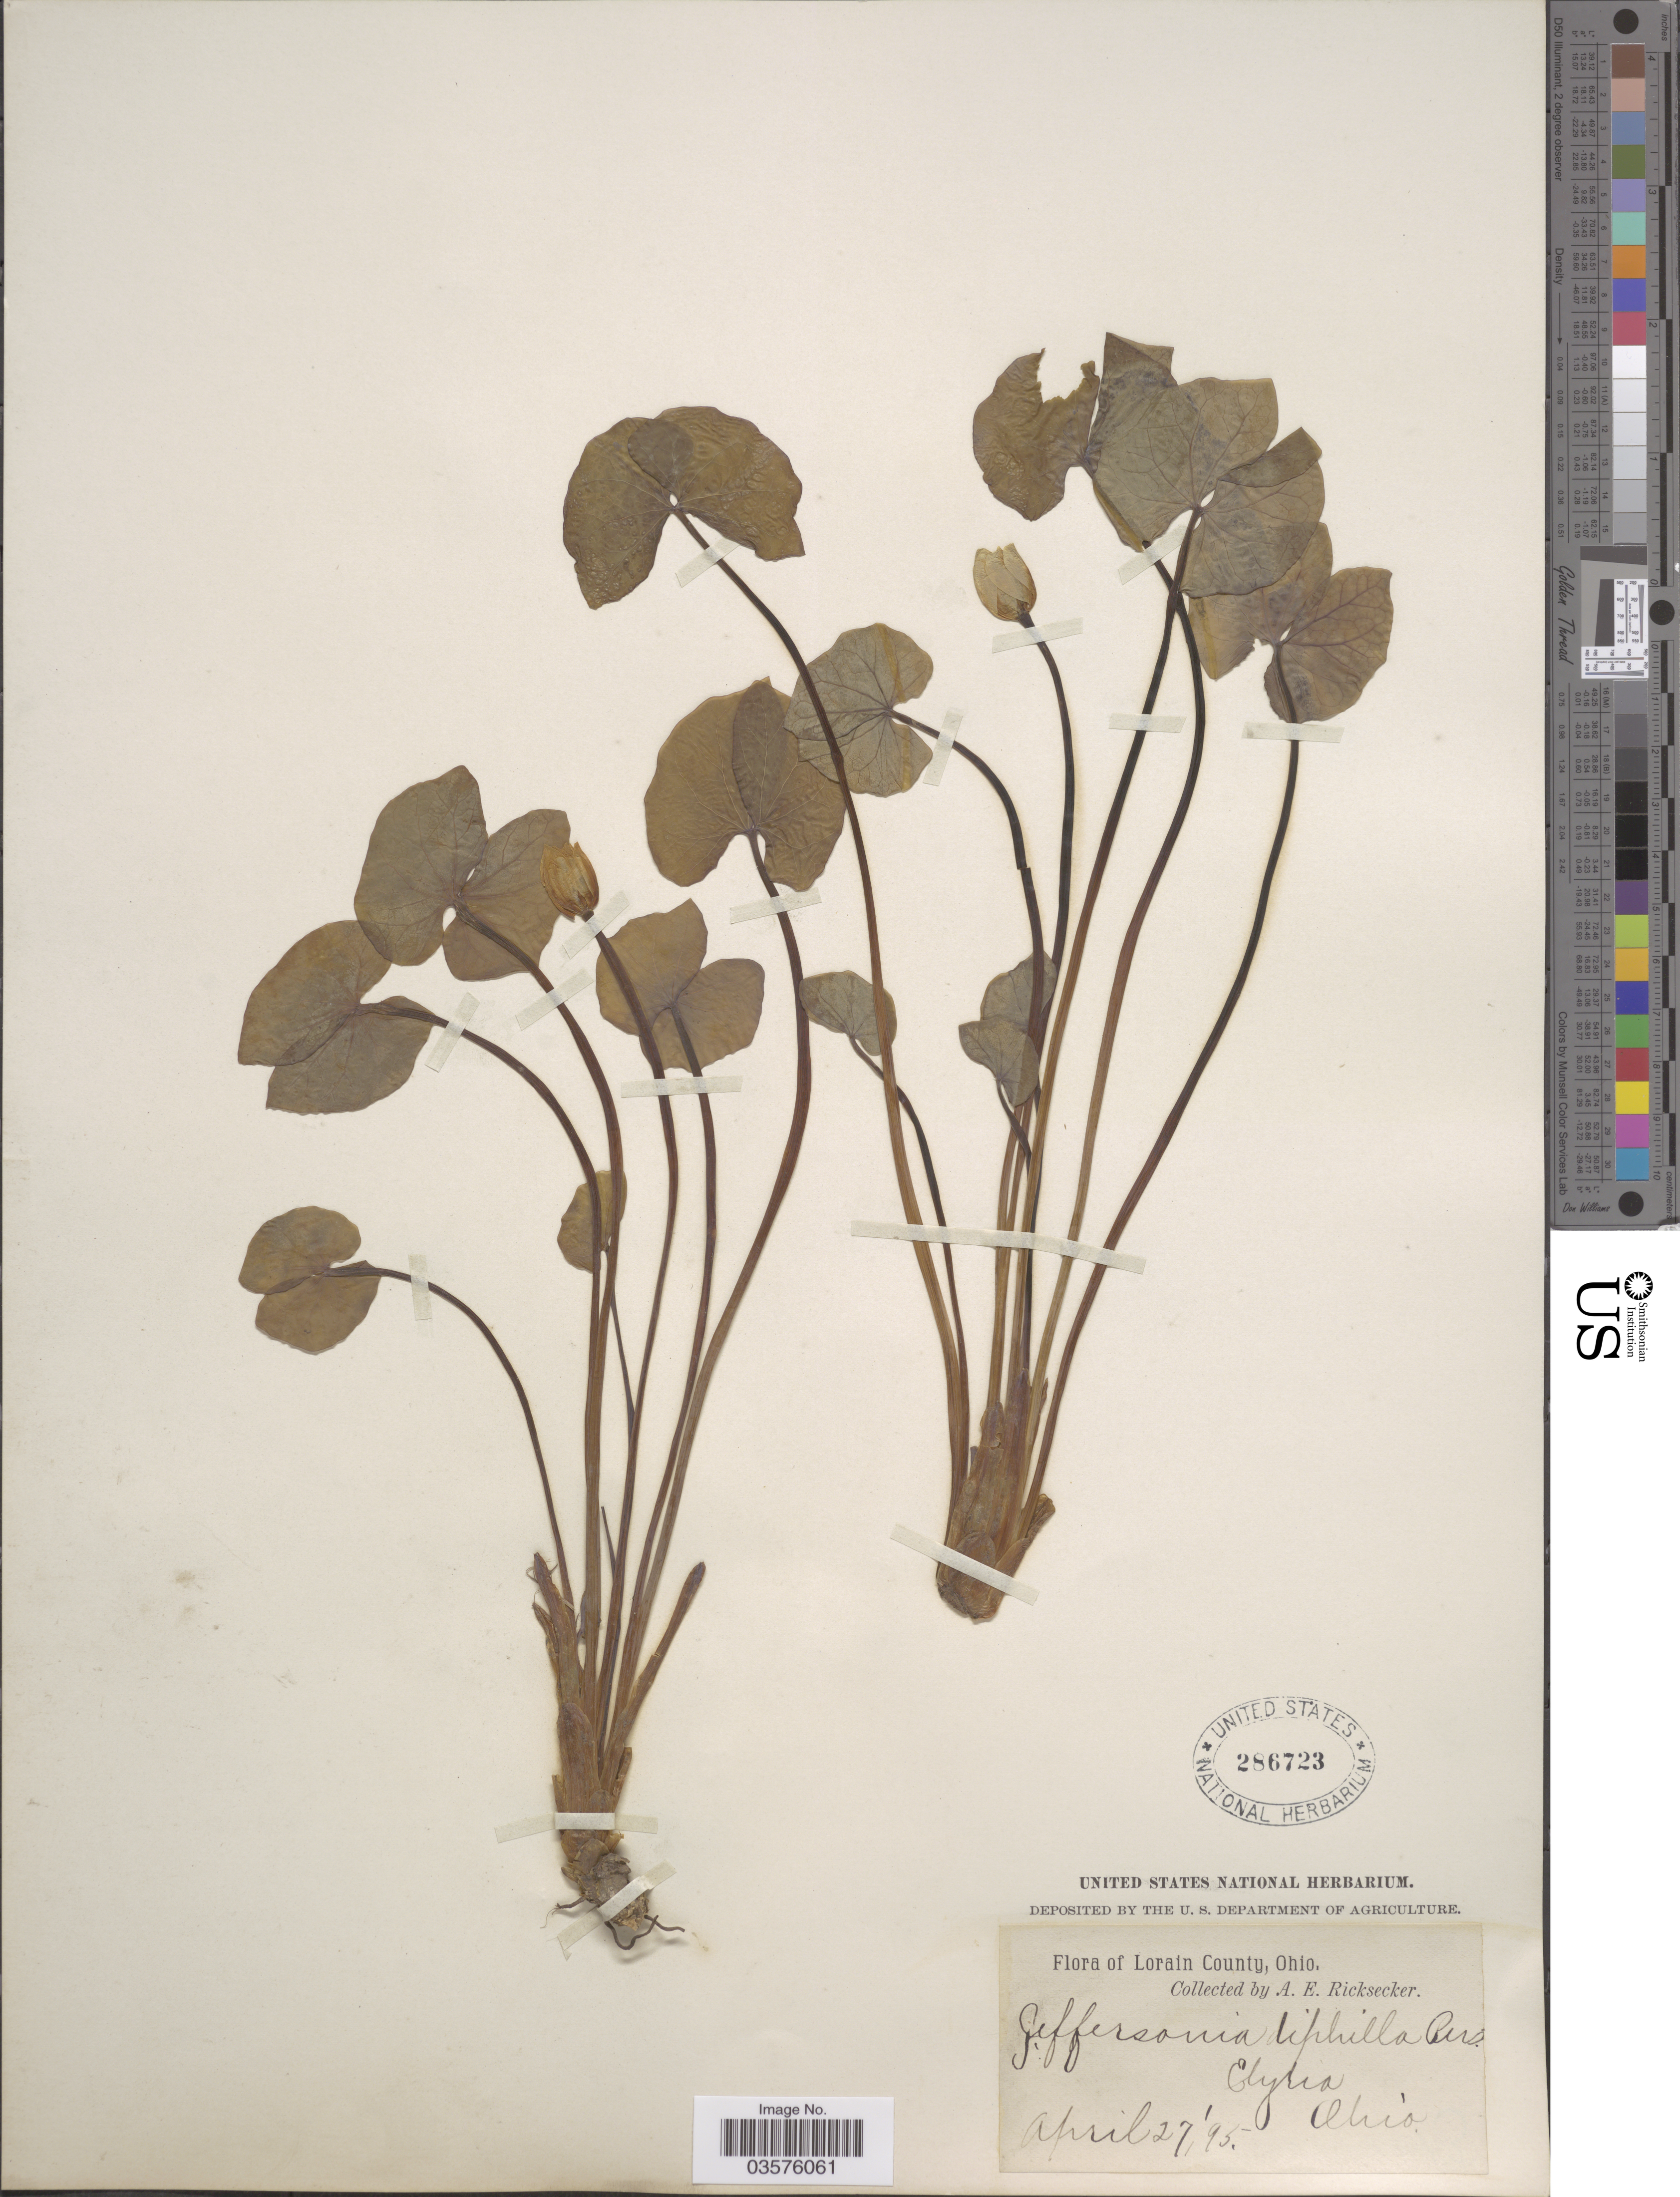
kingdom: Plantae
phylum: Tracheophyta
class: Magnoliopsida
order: Ranunculales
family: Berberidaceae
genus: Jeffersonia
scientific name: Jeffersonia diphylla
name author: (L.) Pers.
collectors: A. E. Ricksecker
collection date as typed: Transcribed d/m/y: 27/4/95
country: United States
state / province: Ohio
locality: Lorain County. Elyria.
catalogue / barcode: US 286723